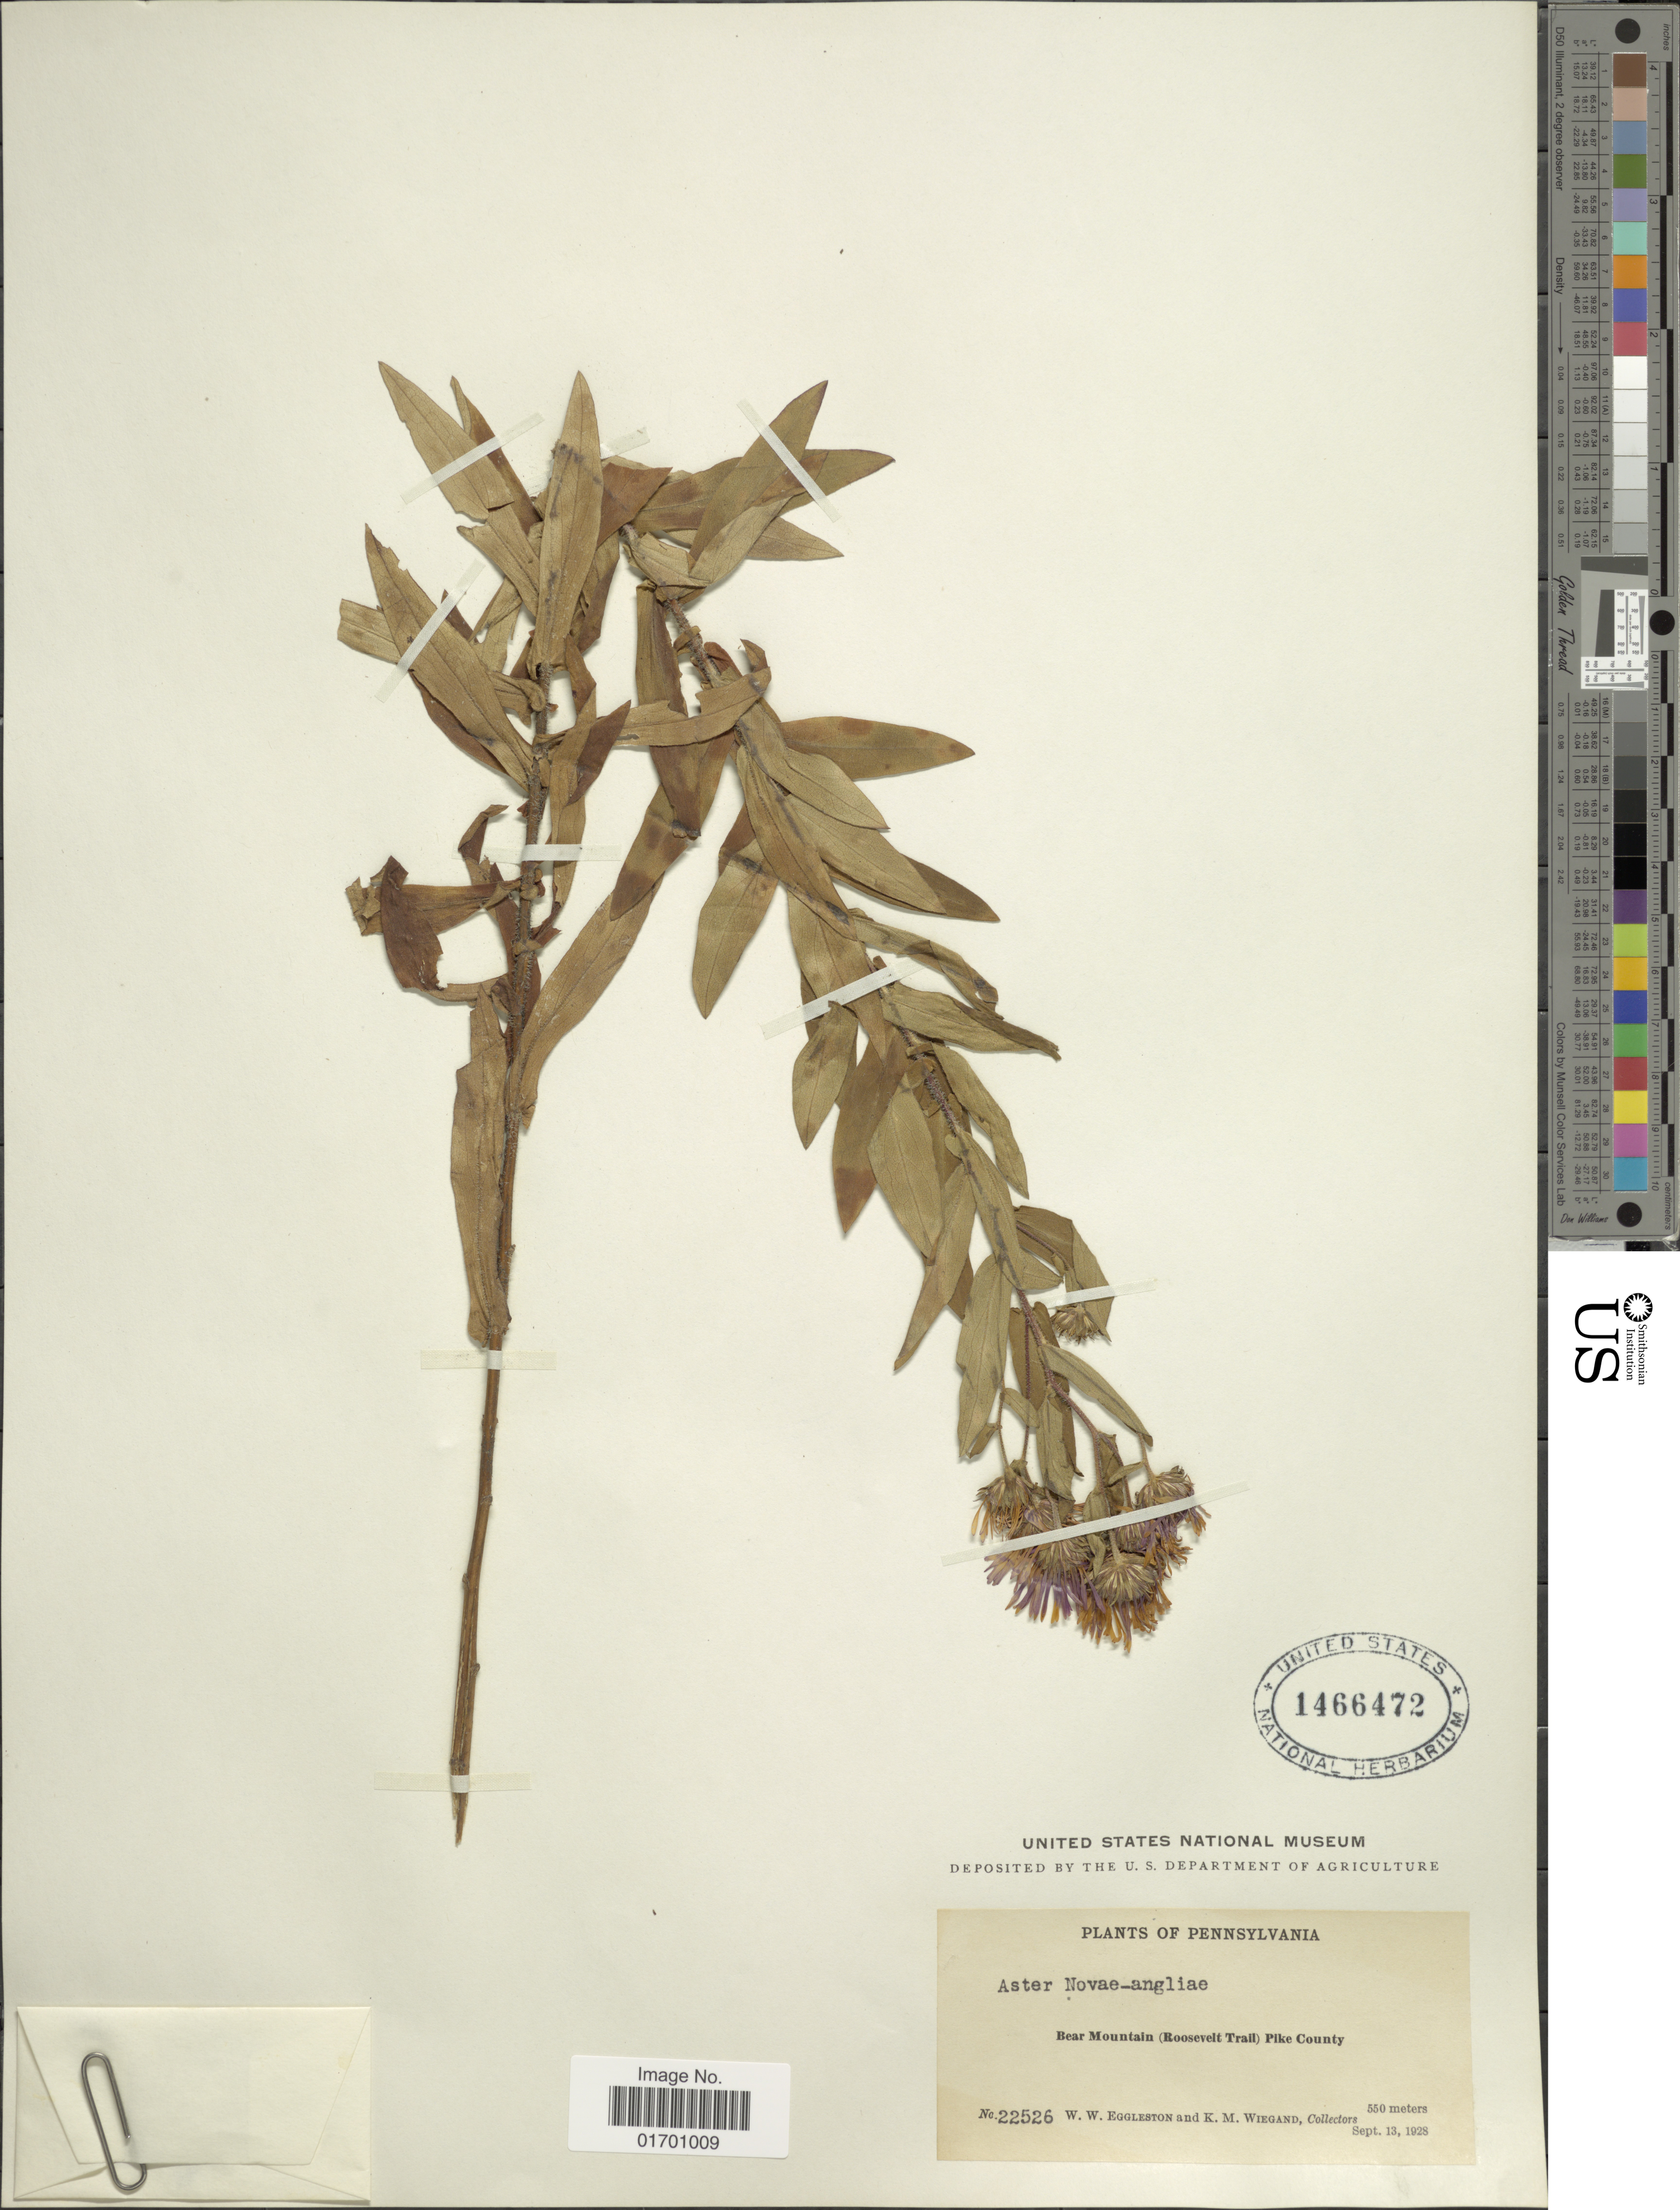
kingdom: Plantae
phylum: Tracheophyta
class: Magnoliopsida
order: Asterales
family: Asteraceae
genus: Symphyotrichum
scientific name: Symphyotrichum novae-angliae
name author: (L.) G.L. Nesom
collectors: W. W. Eggleston & K. M. Wiegand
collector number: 22526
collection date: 1928-09-13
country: United States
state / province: Pennsylvania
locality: Bear Mountain (Roosevelt Trail) Pike County.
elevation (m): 550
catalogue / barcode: US 1466472